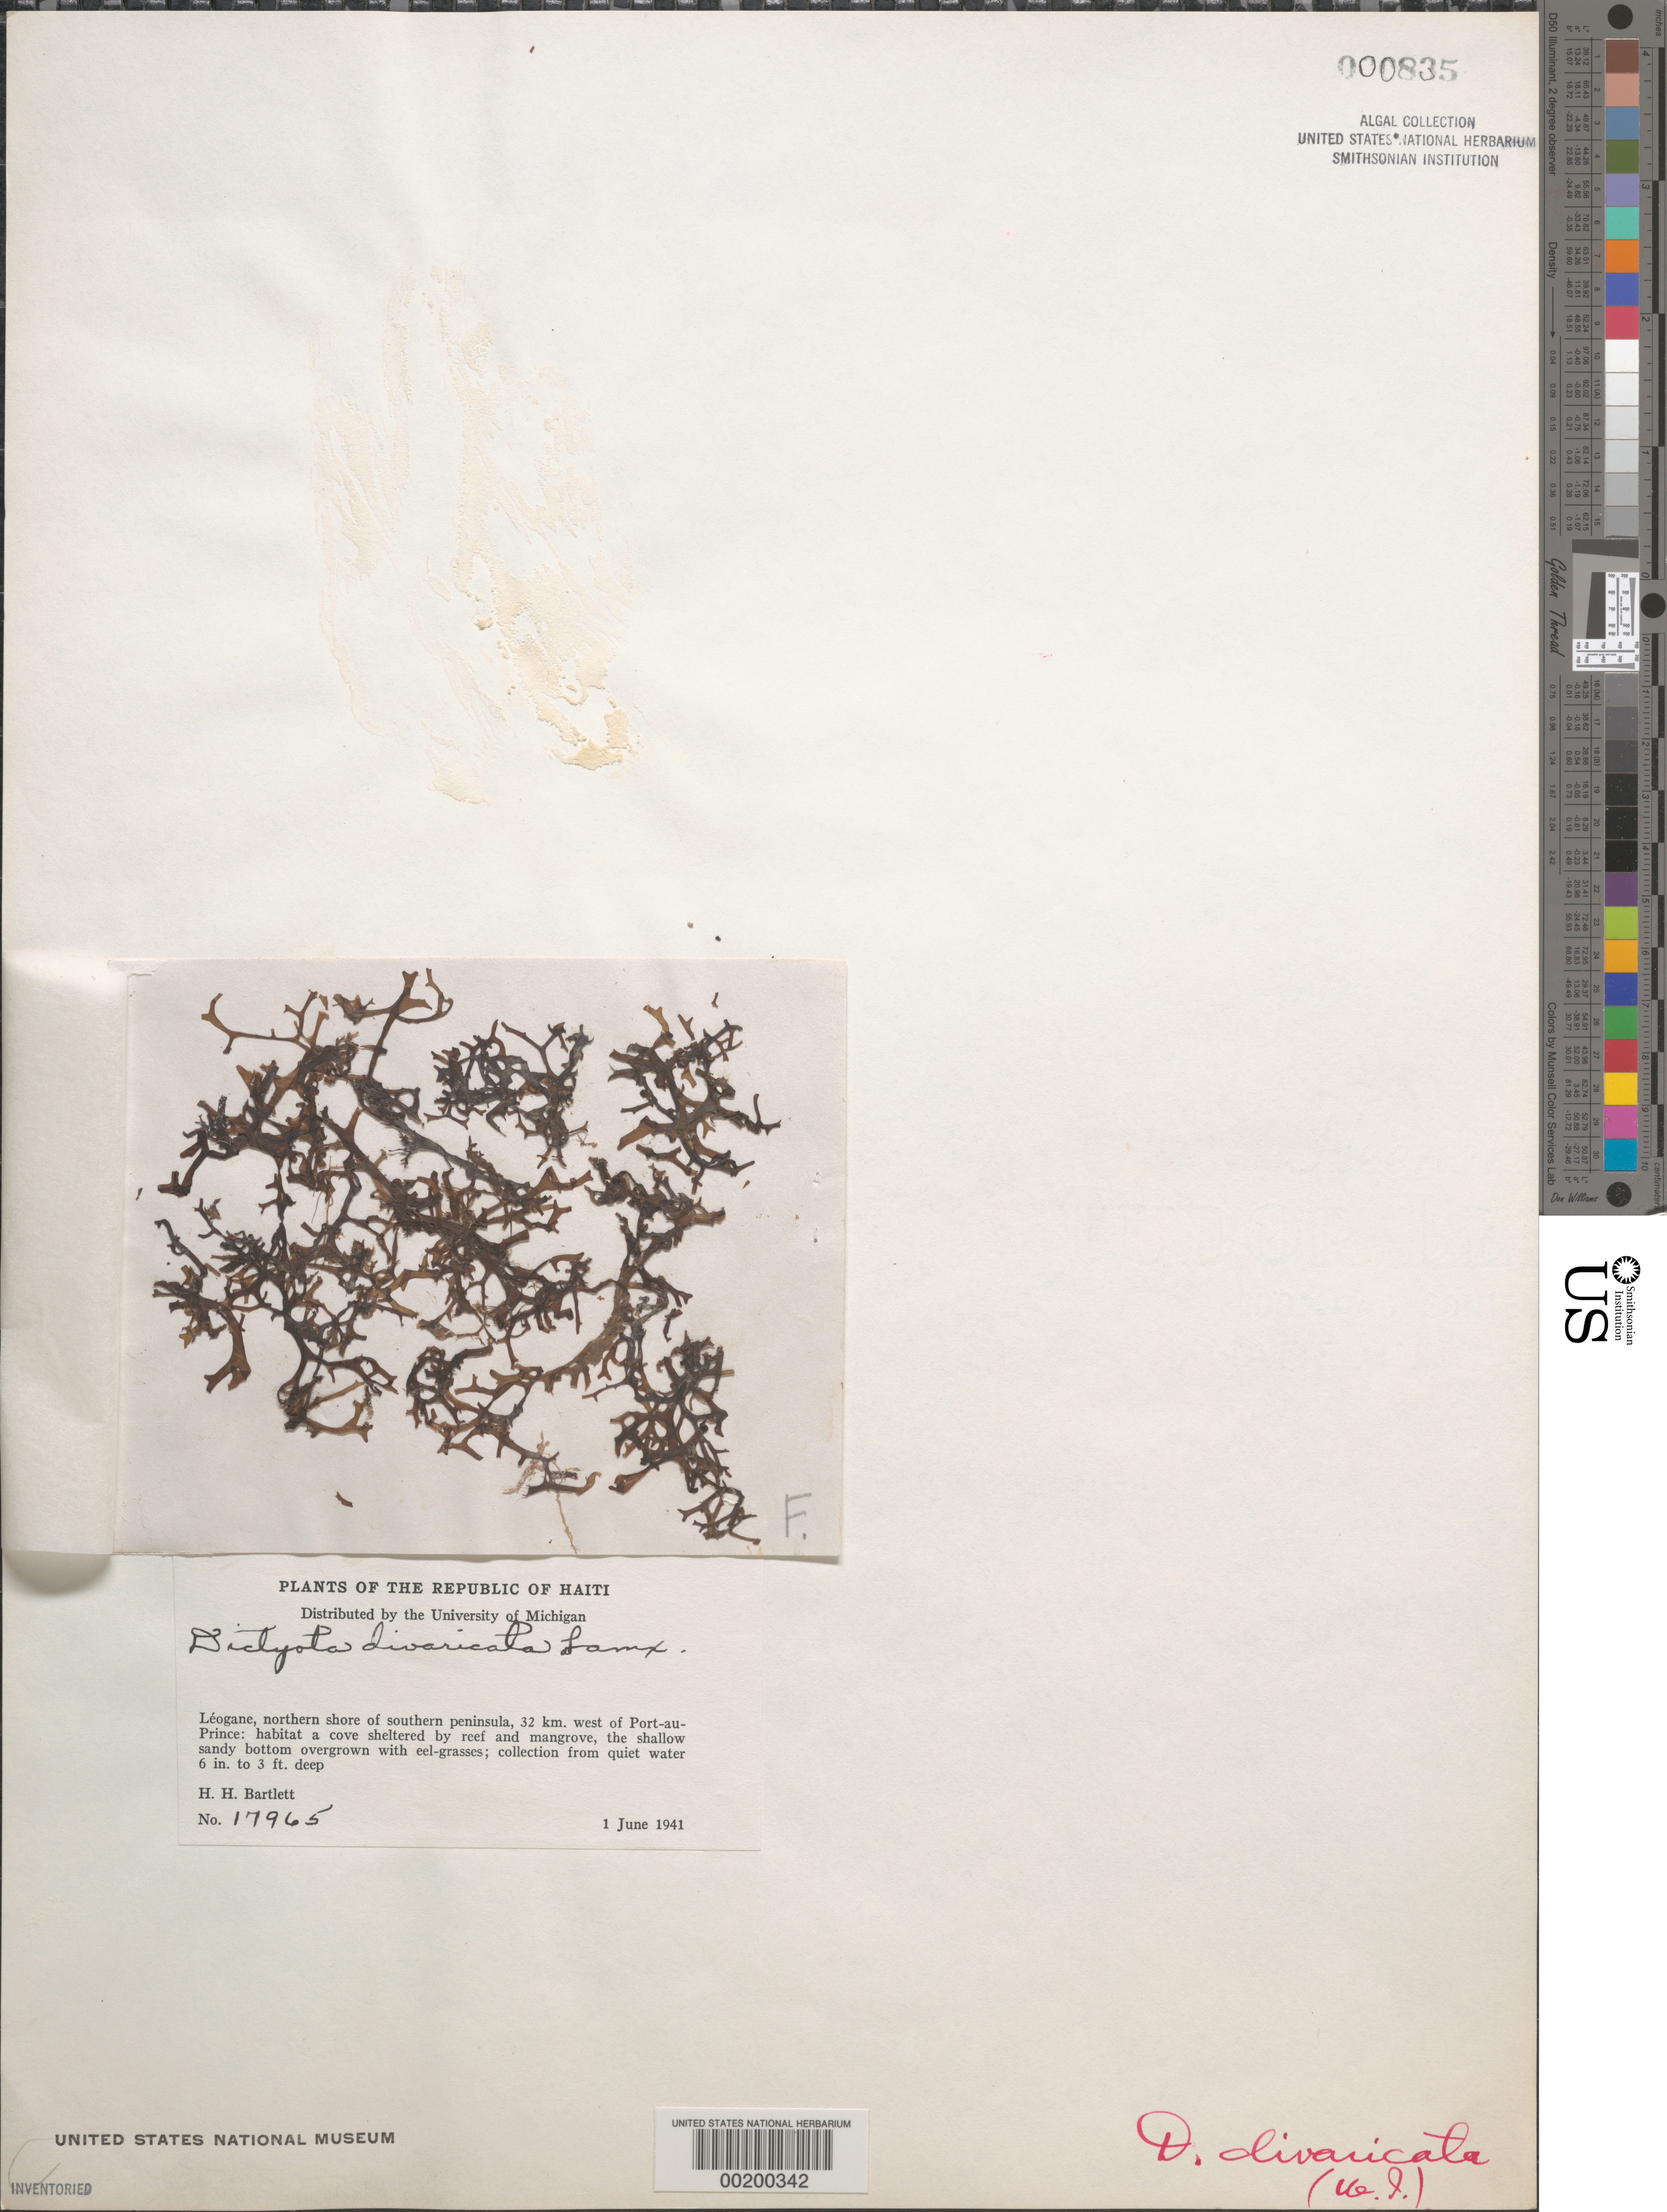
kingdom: Chromista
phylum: Ochrophyta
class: Phaeophyceae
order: Dictyotales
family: Dictyotaceae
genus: Dictyota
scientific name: Dictyota divaricata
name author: J.V.Lamouroux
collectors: H. H. Bartlett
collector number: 17965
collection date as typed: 01 Jun 1941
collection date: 1941-06-01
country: Haiti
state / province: Ouest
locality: Leogane, 32 km west of Port-au-Prince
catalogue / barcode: US 835